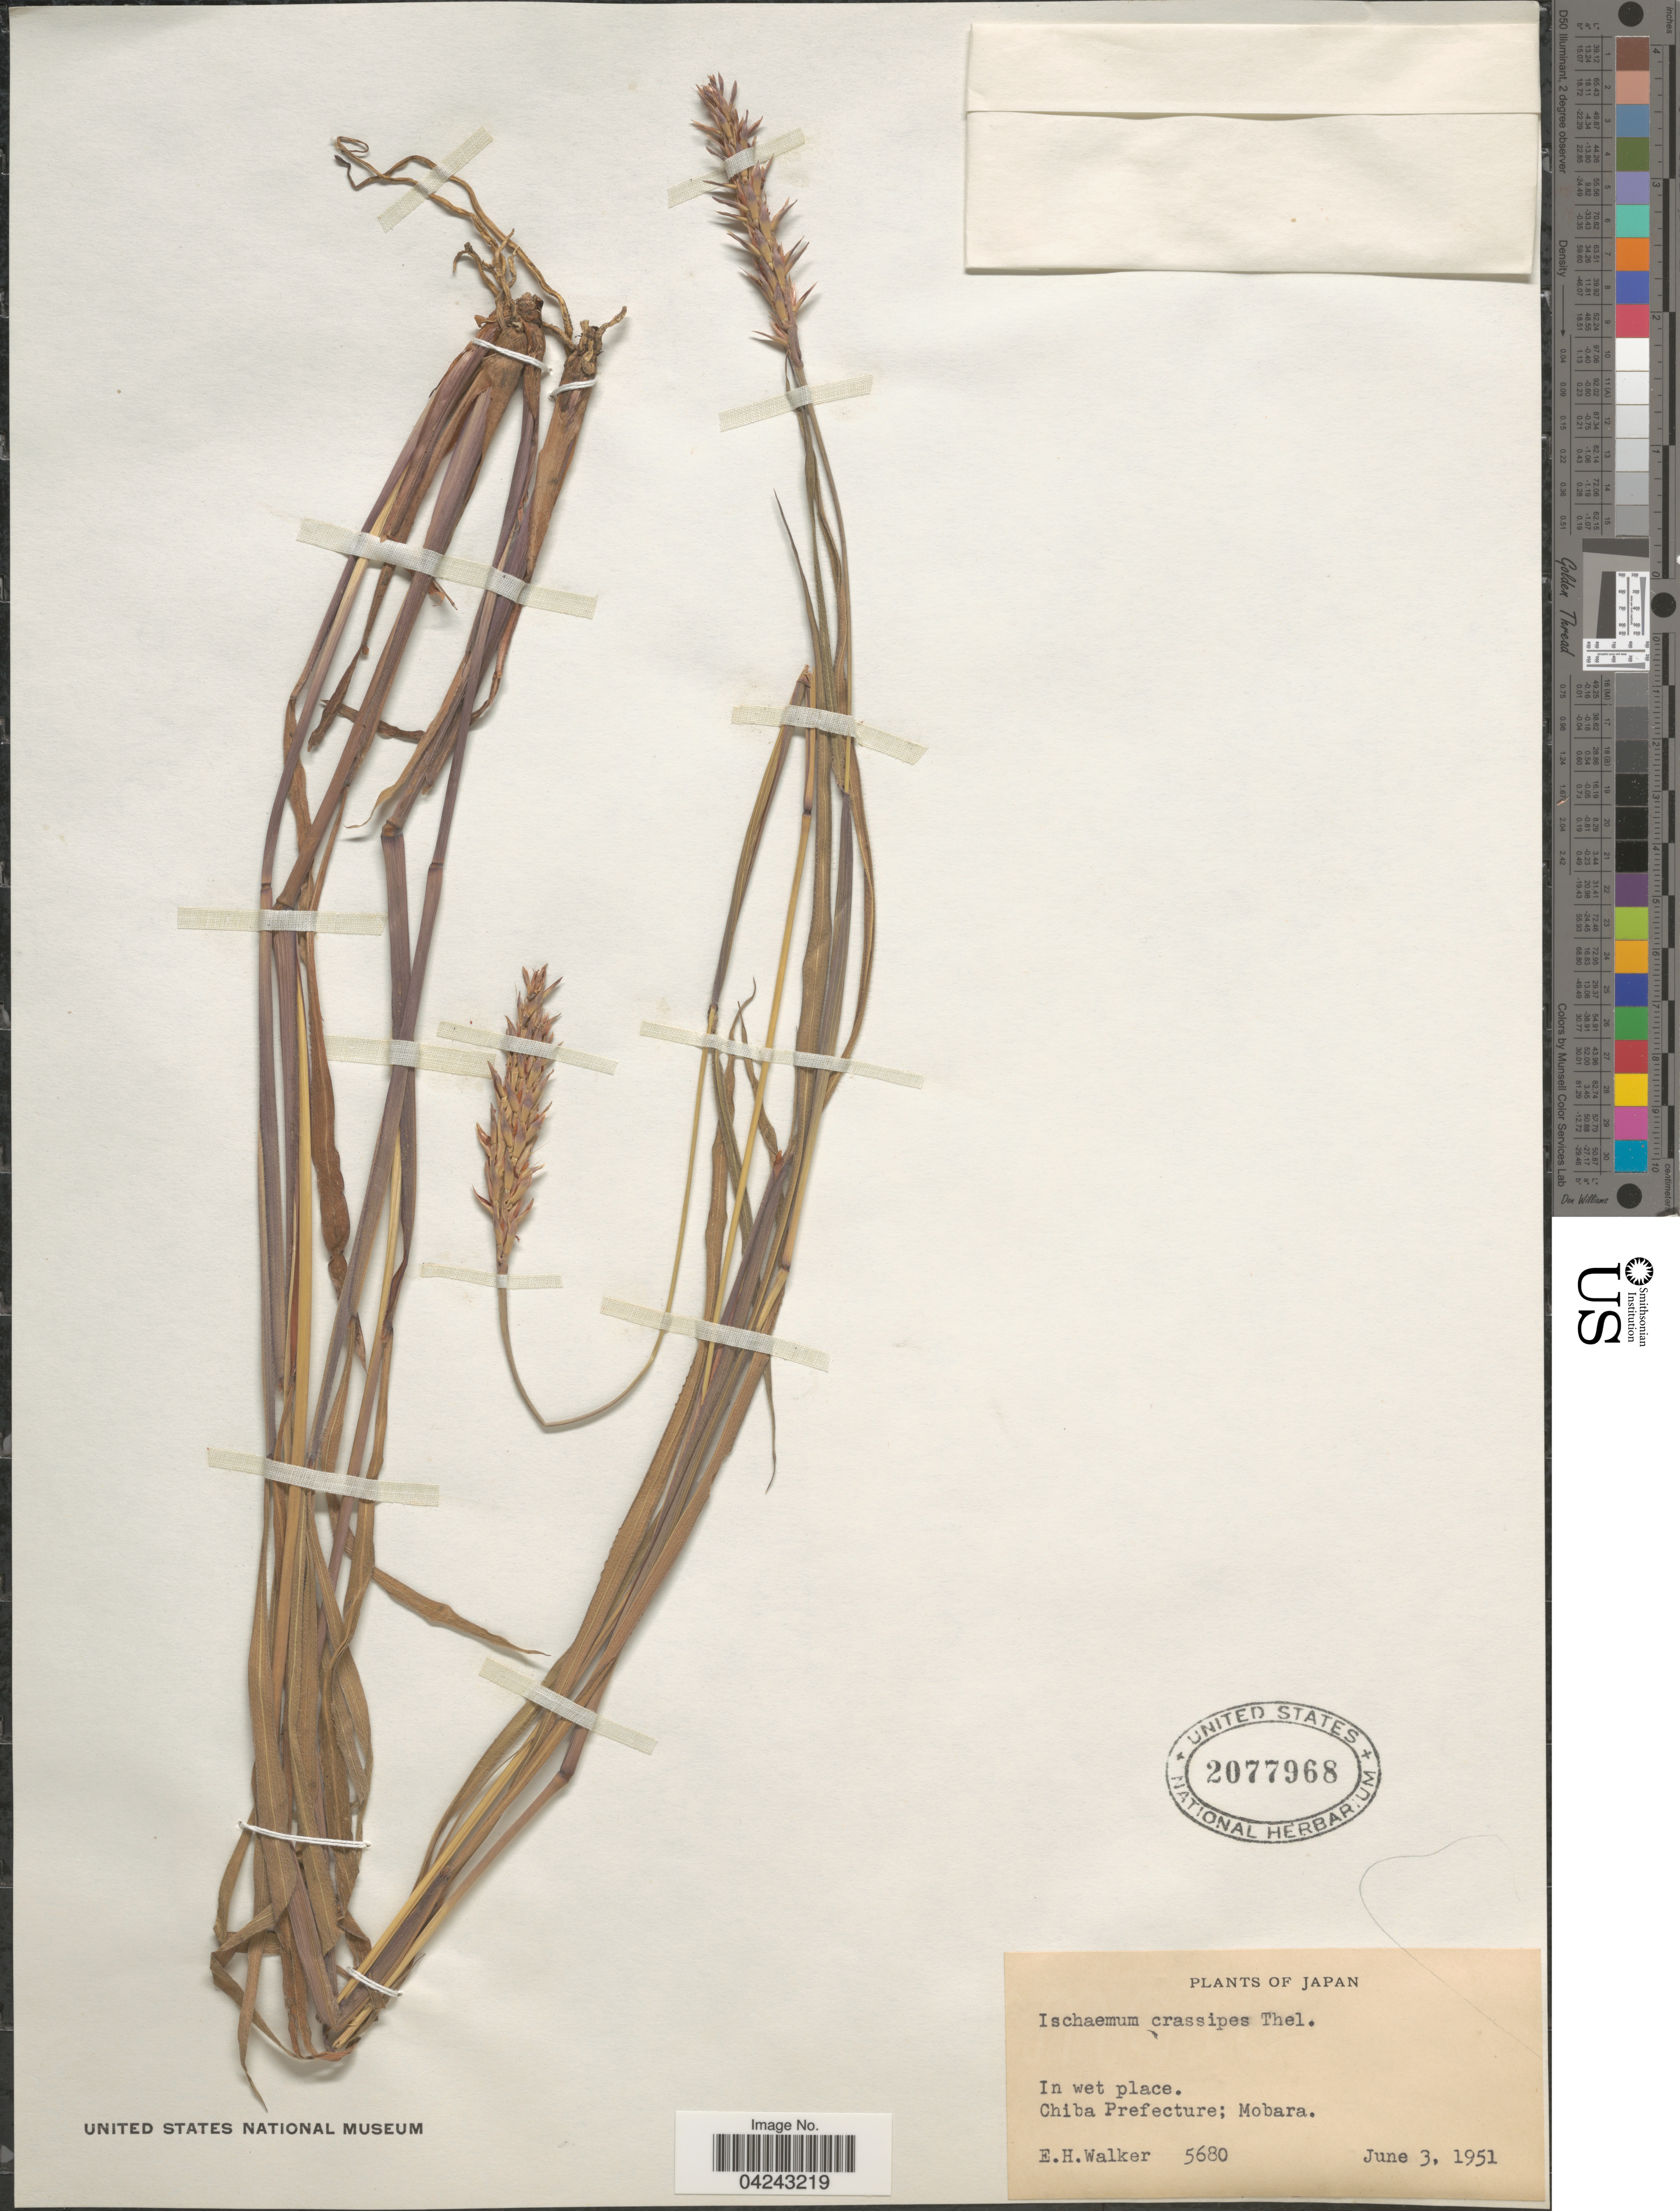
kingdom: Plantae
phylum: Tracheophyta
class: Liliopsida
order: Poales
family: Poaceae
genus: Ischaemum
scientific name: Ischaemum aristatum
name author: L.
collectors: E. H. Walker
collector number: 5680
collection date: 1951-06-03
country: Japan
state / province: Tiba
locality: Chiba Prefecture; Mobara.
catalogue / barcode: US 2077968